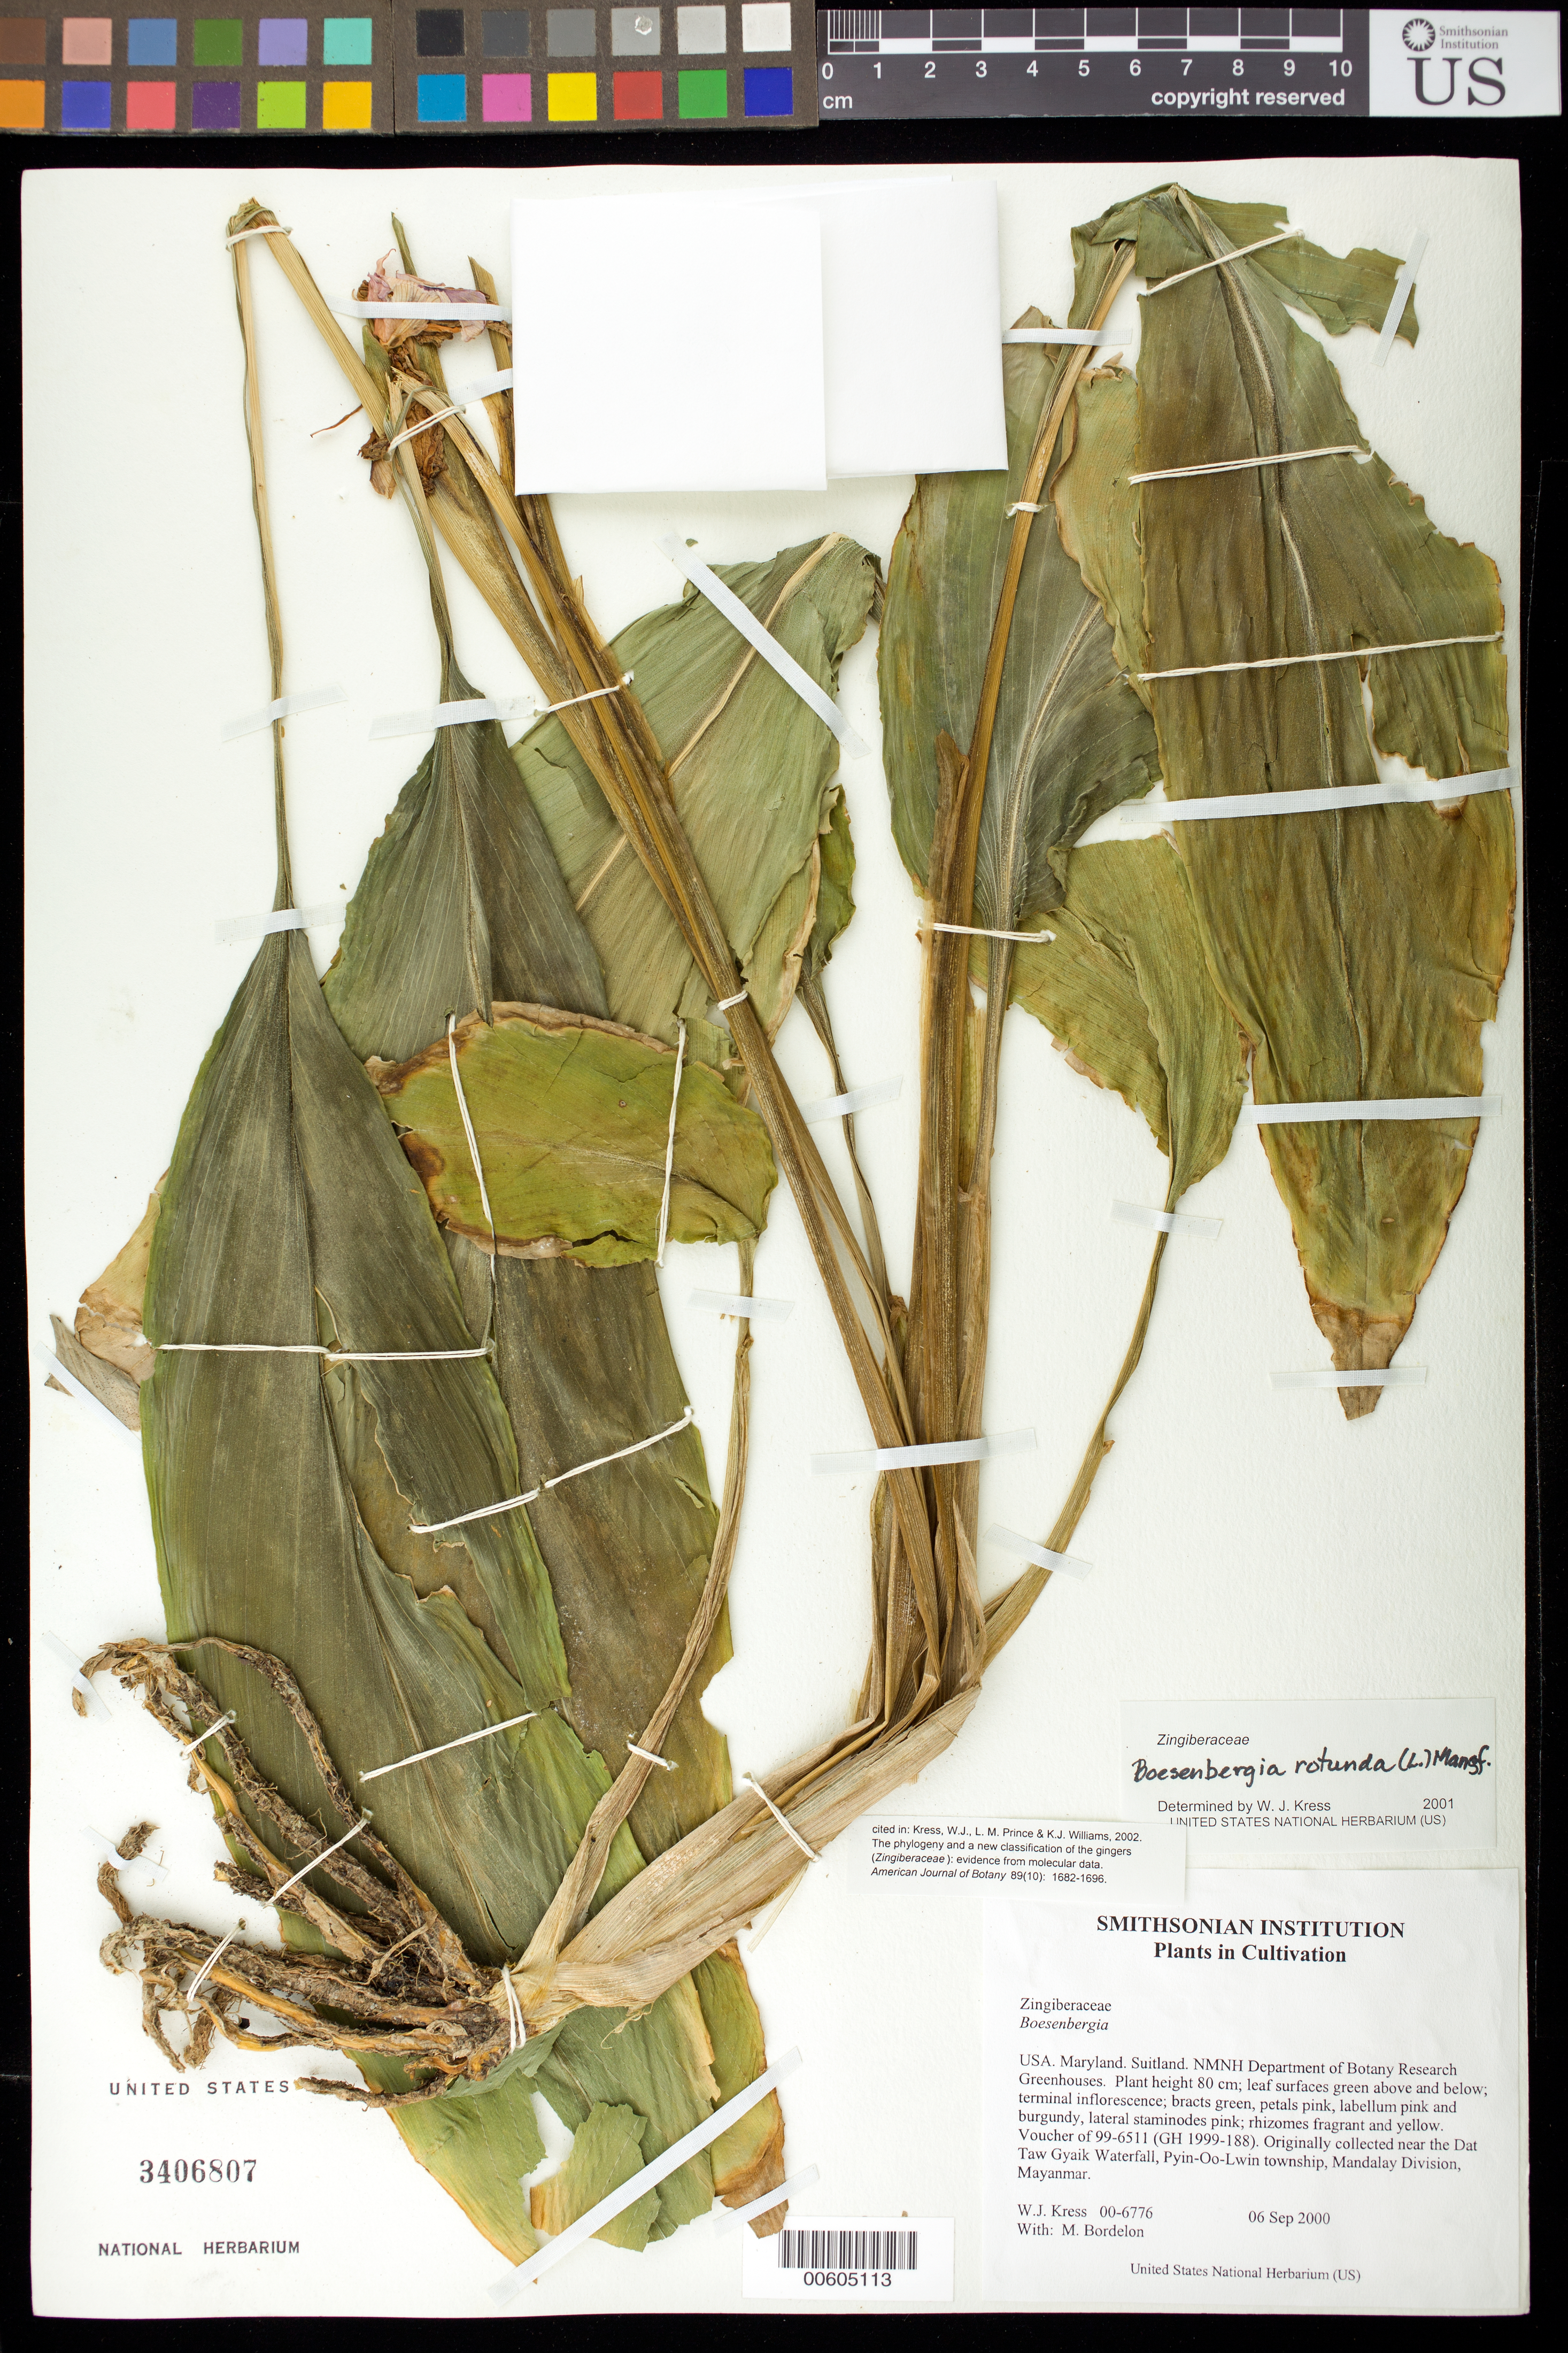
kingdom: Plantae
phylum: Tracheophyta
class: Liliopsida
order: Zingiberales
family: Zingiberaceae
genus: Boesenbergia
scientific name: Boesenbergia rotunda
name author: (L.) Mansf.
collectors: W. J. Kress & M. Bordelon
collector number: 00-6776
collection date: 2000-09-06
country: United States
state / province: Maryland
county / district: Prince George's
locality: NMNH Botany Research Greenhouses. Suitland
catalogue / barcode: US 3406807